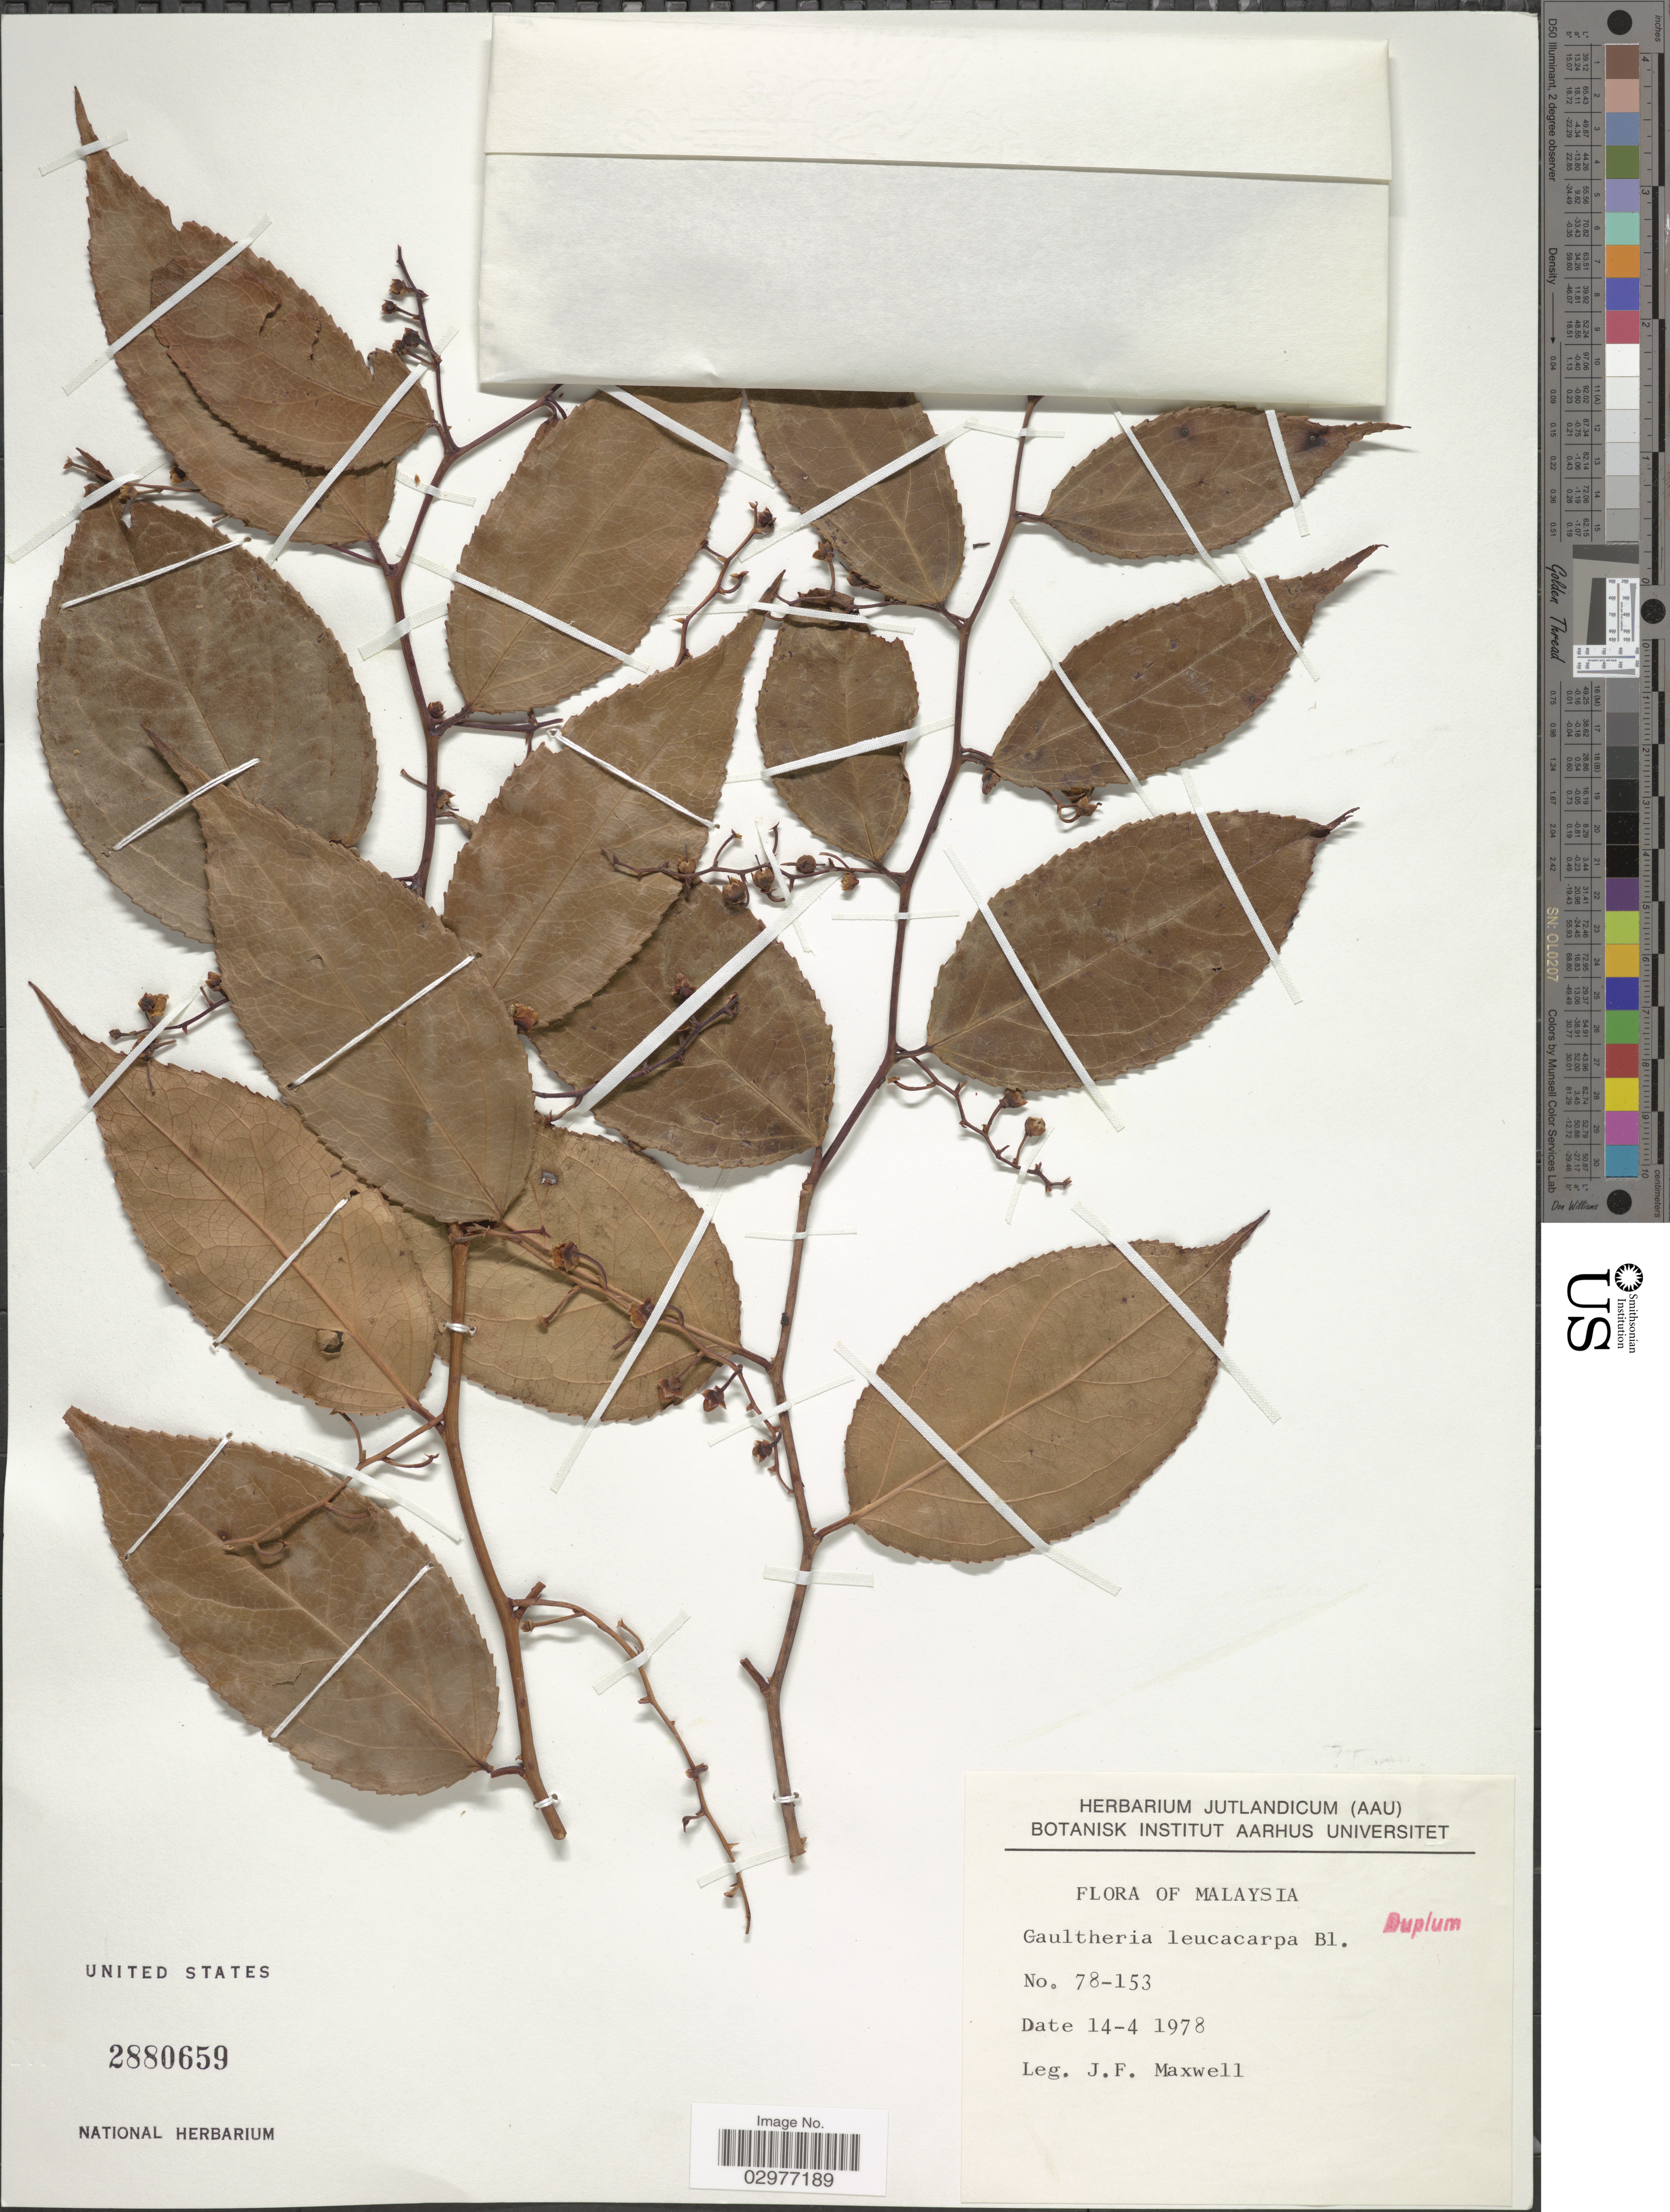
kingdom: Plantae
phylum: Tracheophyta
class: Magnoliopsida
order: Ericales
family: Ericaceae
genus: Gaultheria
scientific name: Gaultheria leucocarpa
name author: Blume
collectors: J. Maxwell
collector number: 78-153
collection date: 1978-04-14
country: Malaysia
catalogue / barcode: US 2880659